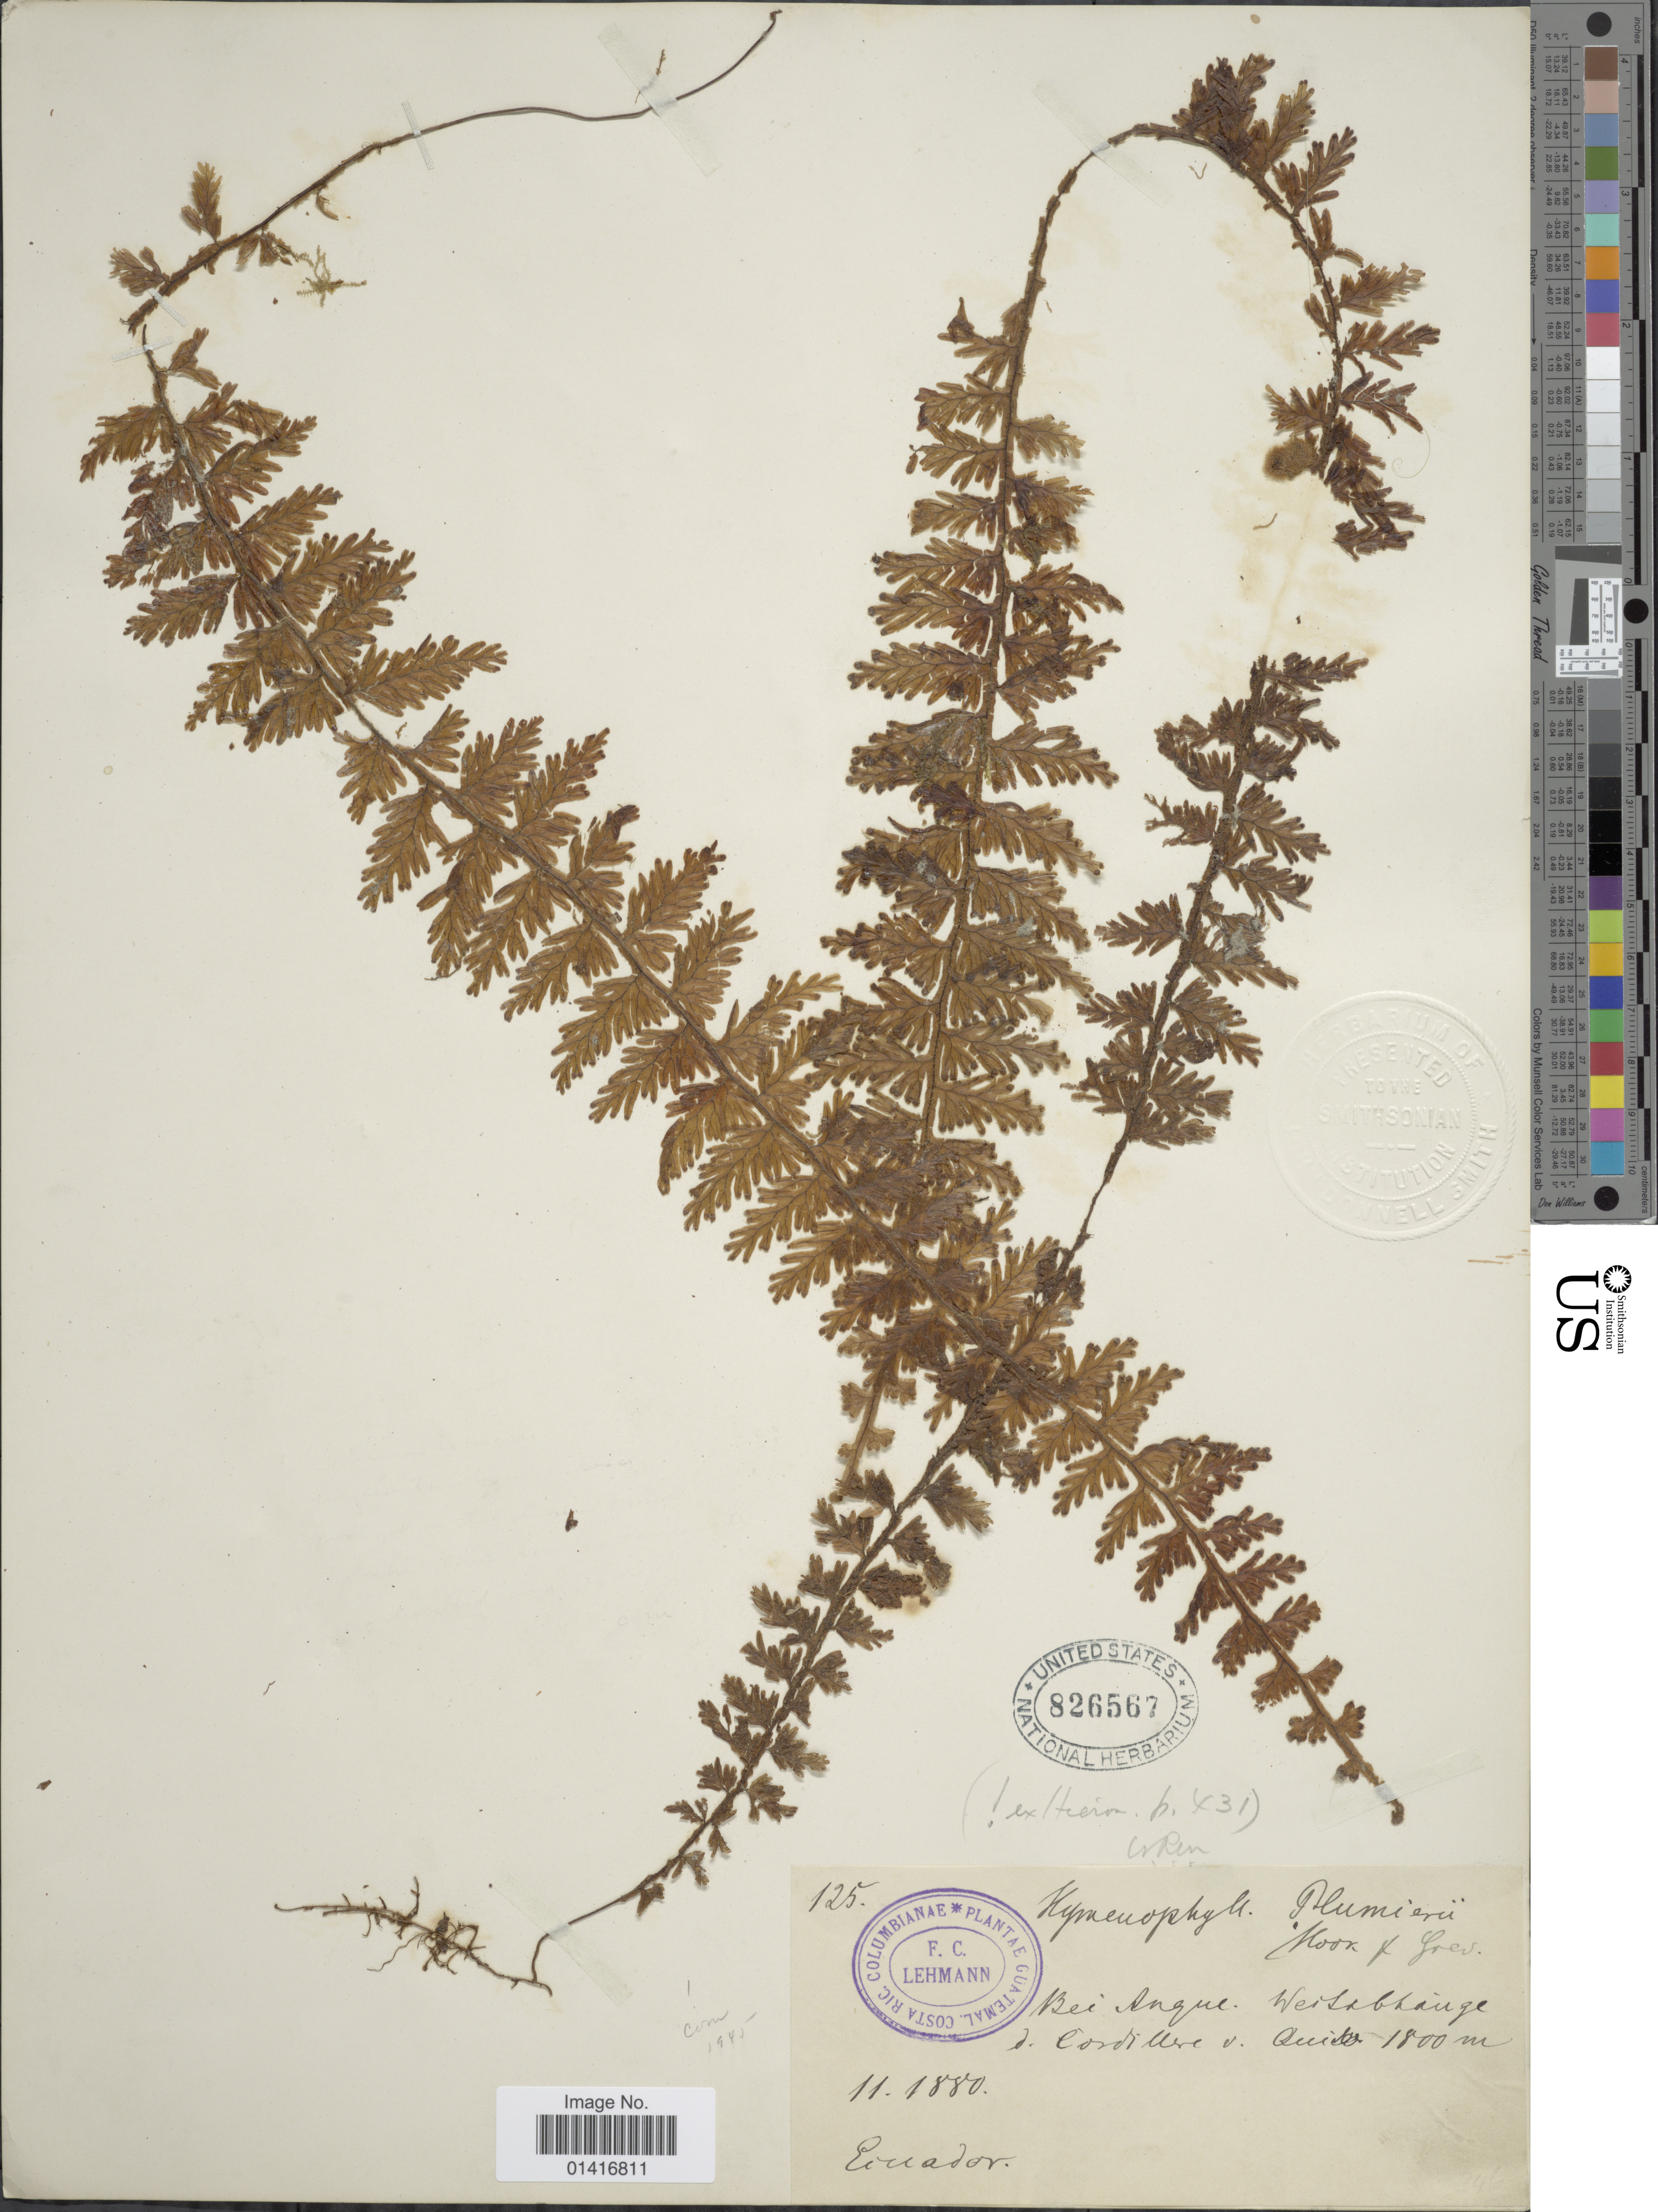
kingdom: Plantae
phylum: Tracheophyta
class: Polypodiopsida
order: Hymenophyllales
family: Hymenophyllaceae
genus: Hymenophyllum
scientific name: Hymenophyllum plumieri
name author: Hook. & Grev.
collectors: F. C. Lehmann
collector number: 125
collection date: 1880-11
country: Ecuador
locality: Bei Angue. Quito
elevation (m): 1800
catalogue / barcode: US 826567